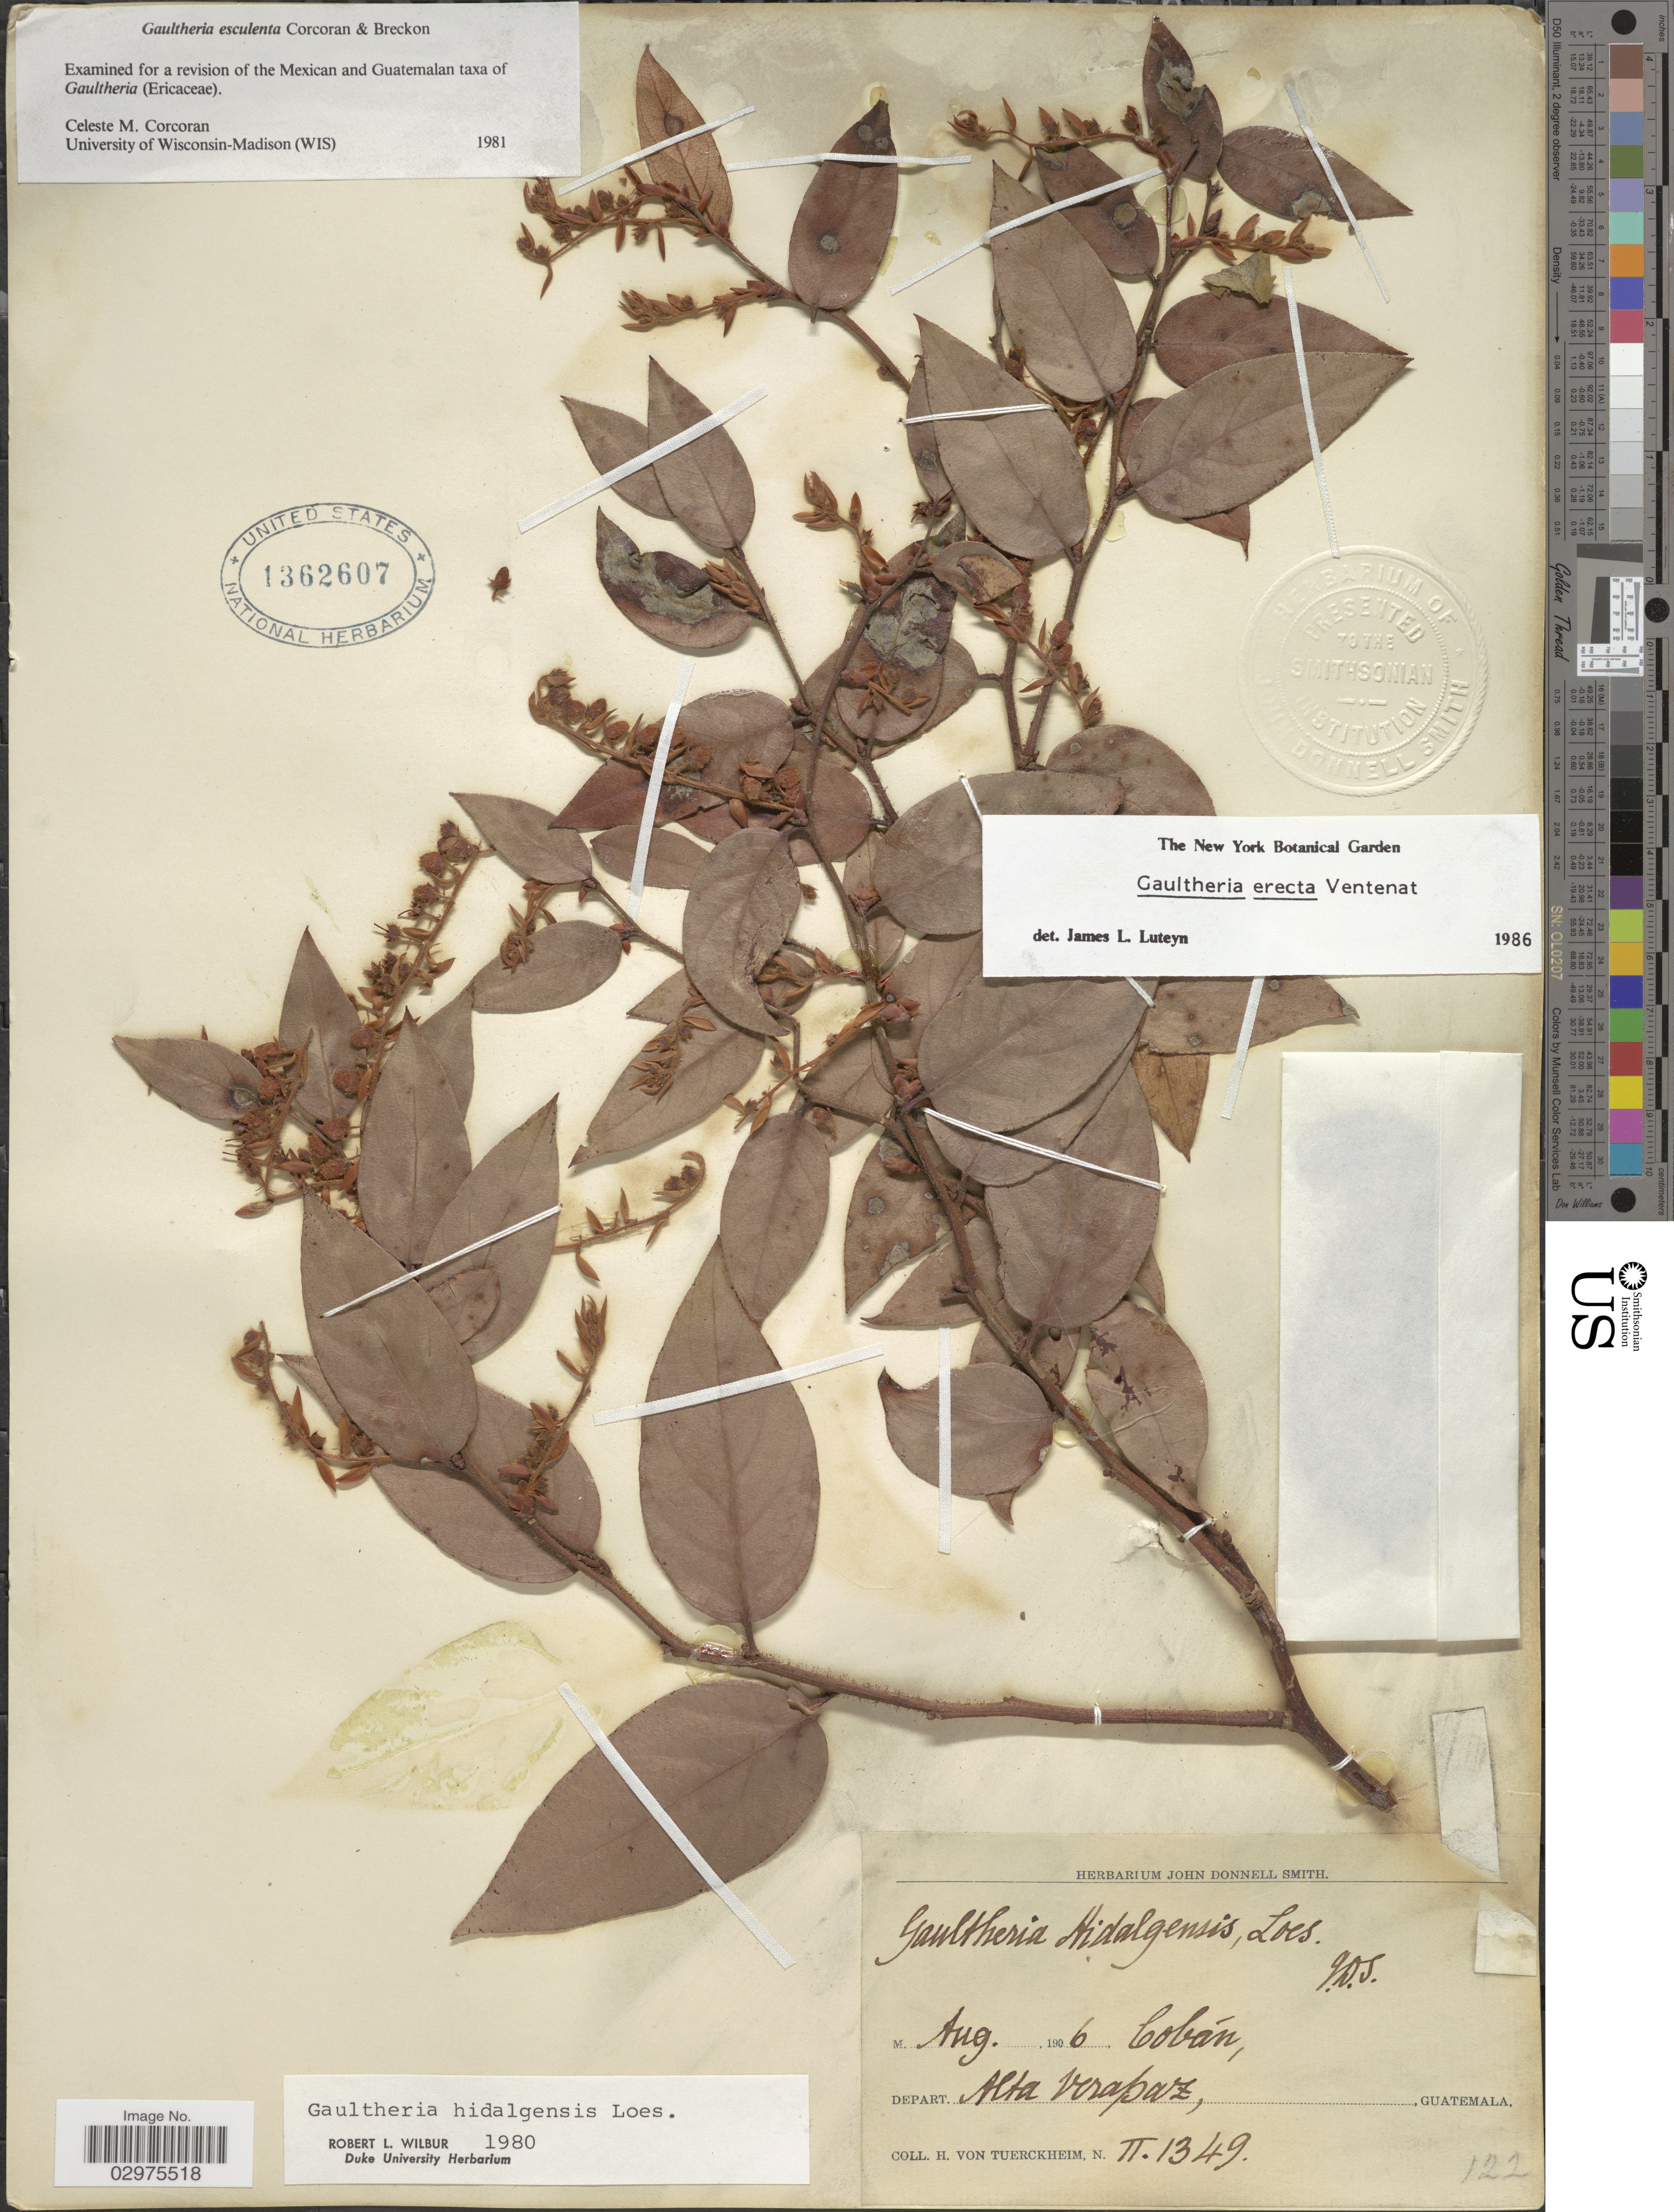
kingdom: Plantae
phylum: Tracheophyta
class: Magnoliopsida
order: Ericales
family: Ericaceae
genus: Gaultheria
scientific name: Gaultheria erecta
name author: Vent.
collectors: H. von Türckheim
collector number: II1349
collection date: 1906-08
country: Guatemala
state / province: Alta Verapaz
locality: Cobán, Depart. Alta Verapaz.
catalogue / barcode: US 1362607